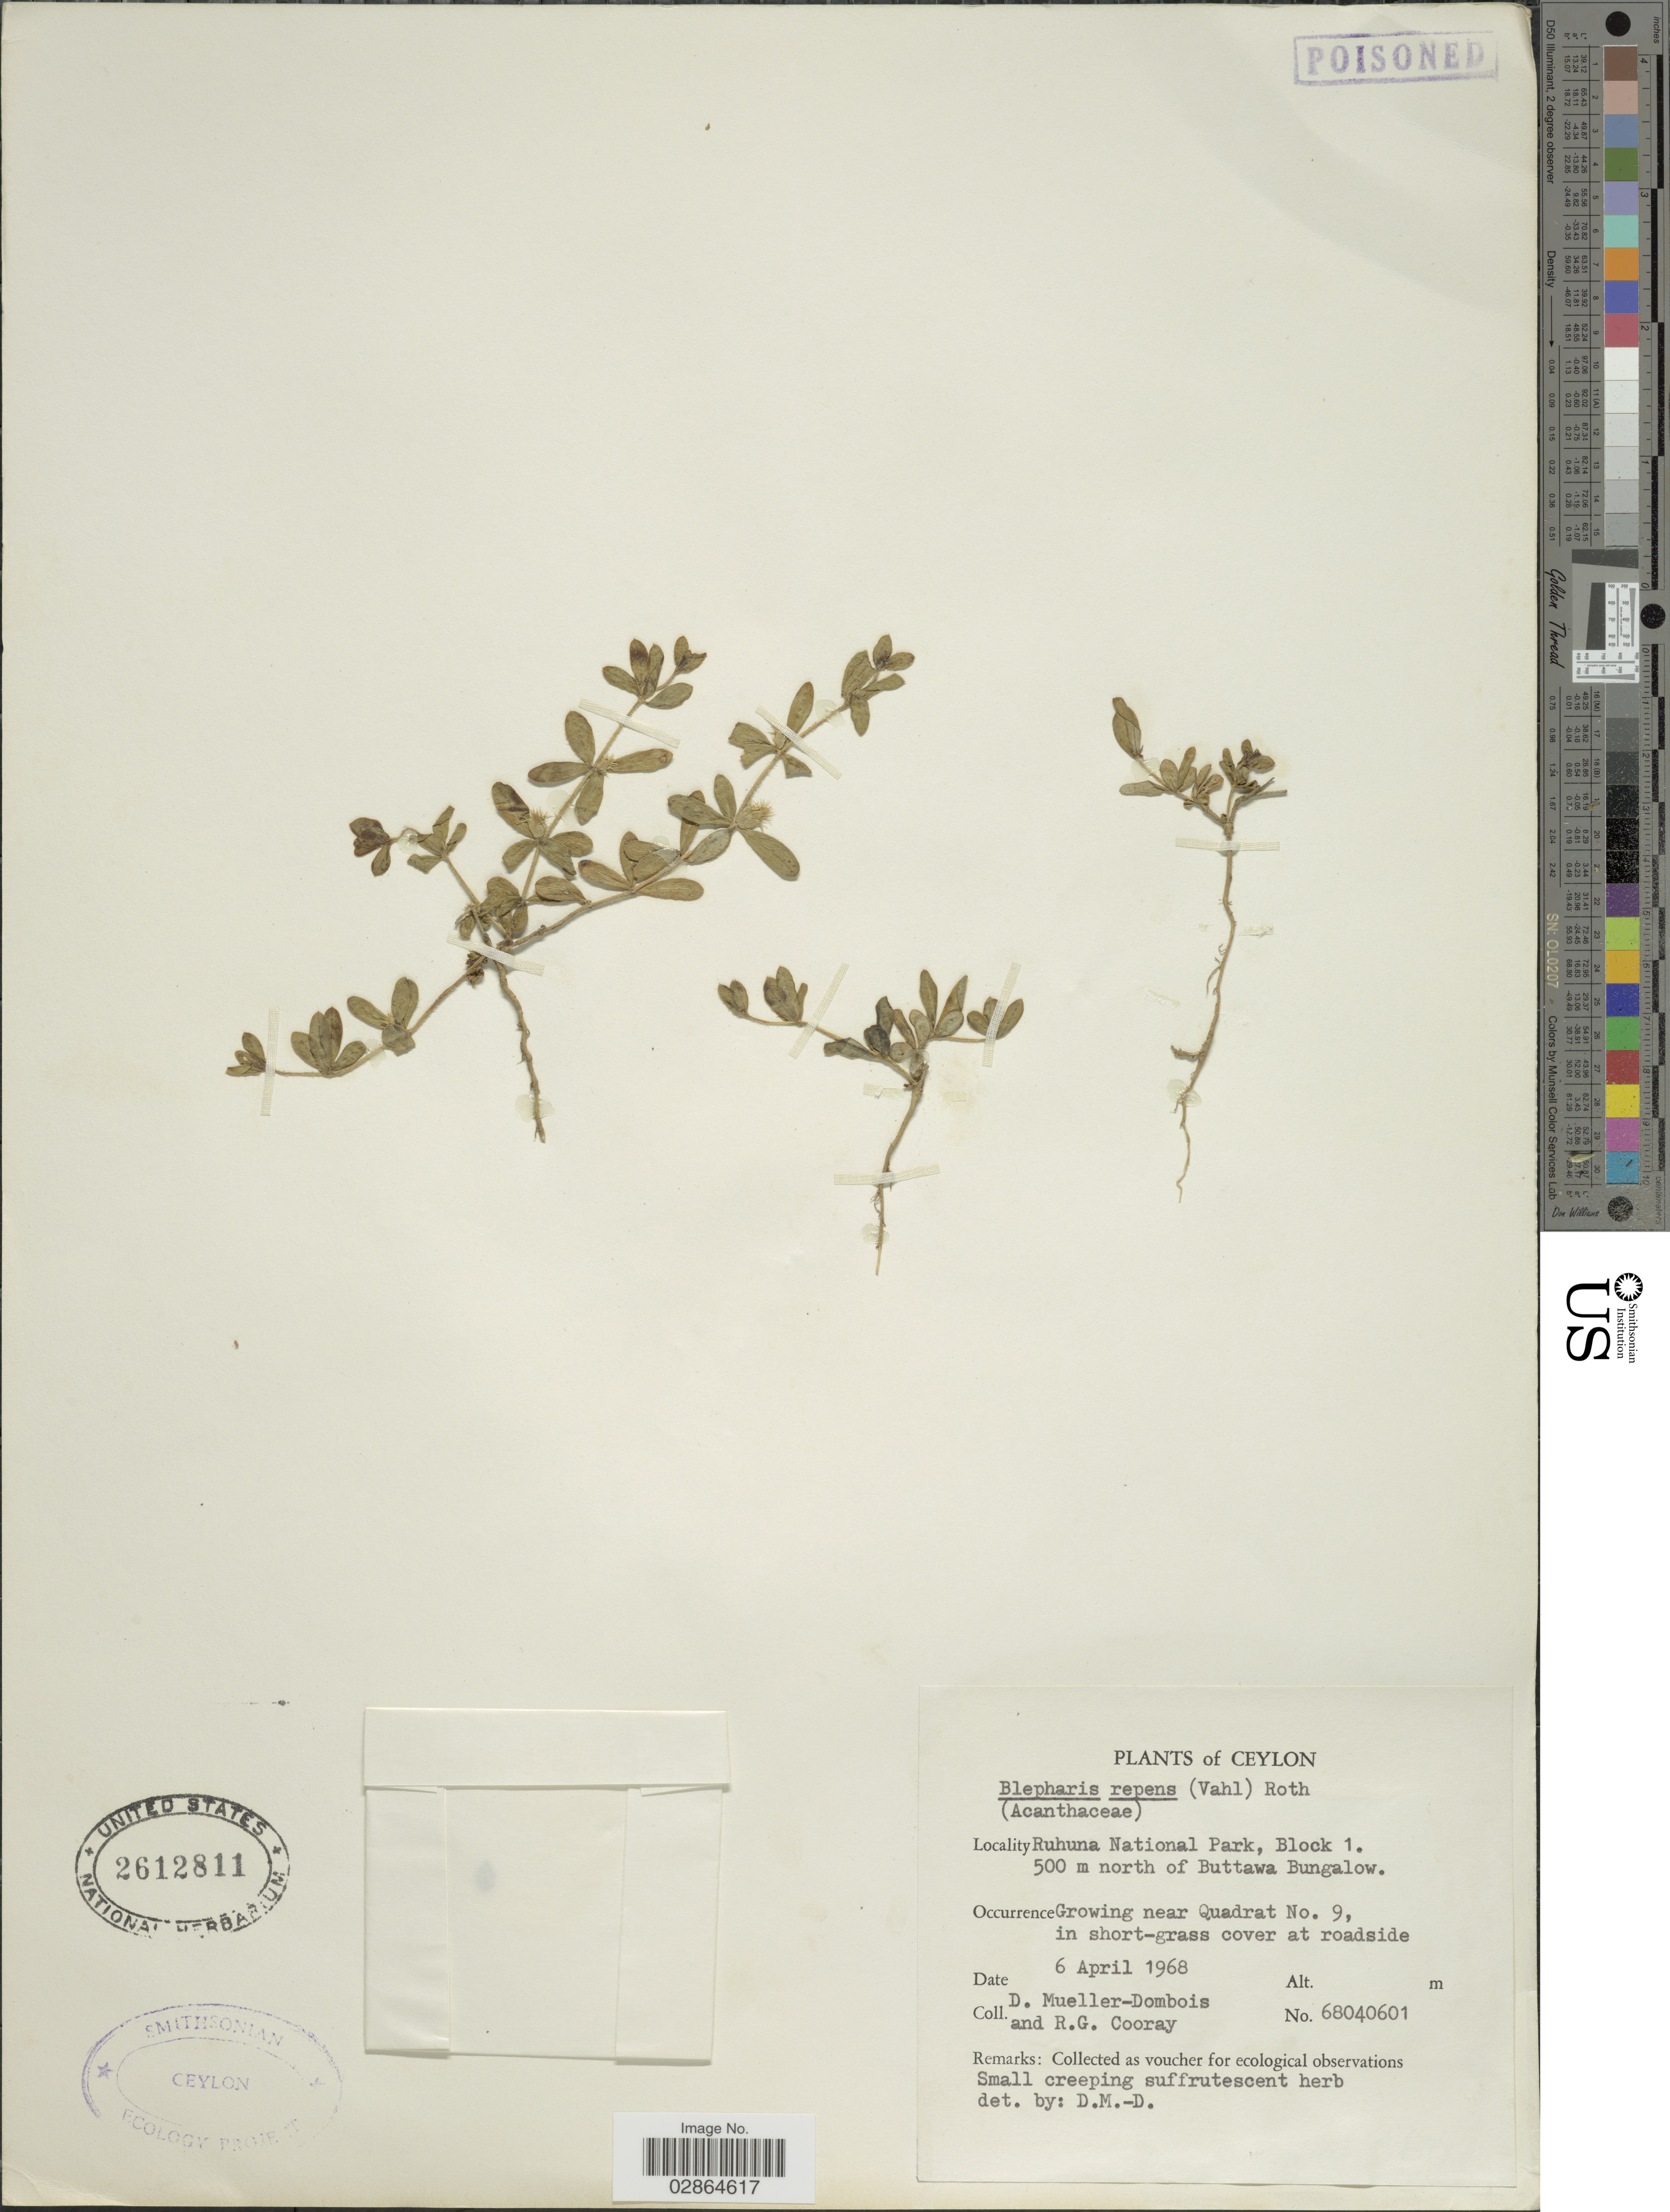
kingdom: Plantae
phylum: Tracheophyta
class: Magnoliopsida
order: Lamiales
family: Acanthaceae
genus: Blepharis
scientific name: Blepharis integrifolia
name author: (L. f.) E. Mey. & Drège ex Schinz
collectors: D. Mueller-Dombois & R. Cooray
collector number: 68040601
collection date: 1968-04-06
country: Sri Lanka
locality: Ceylon, Ruhuna National Park, Block 1. 500 m north of Buttawa Bungalow. Growing near Quadrat No.9.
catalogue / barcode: US 2612811